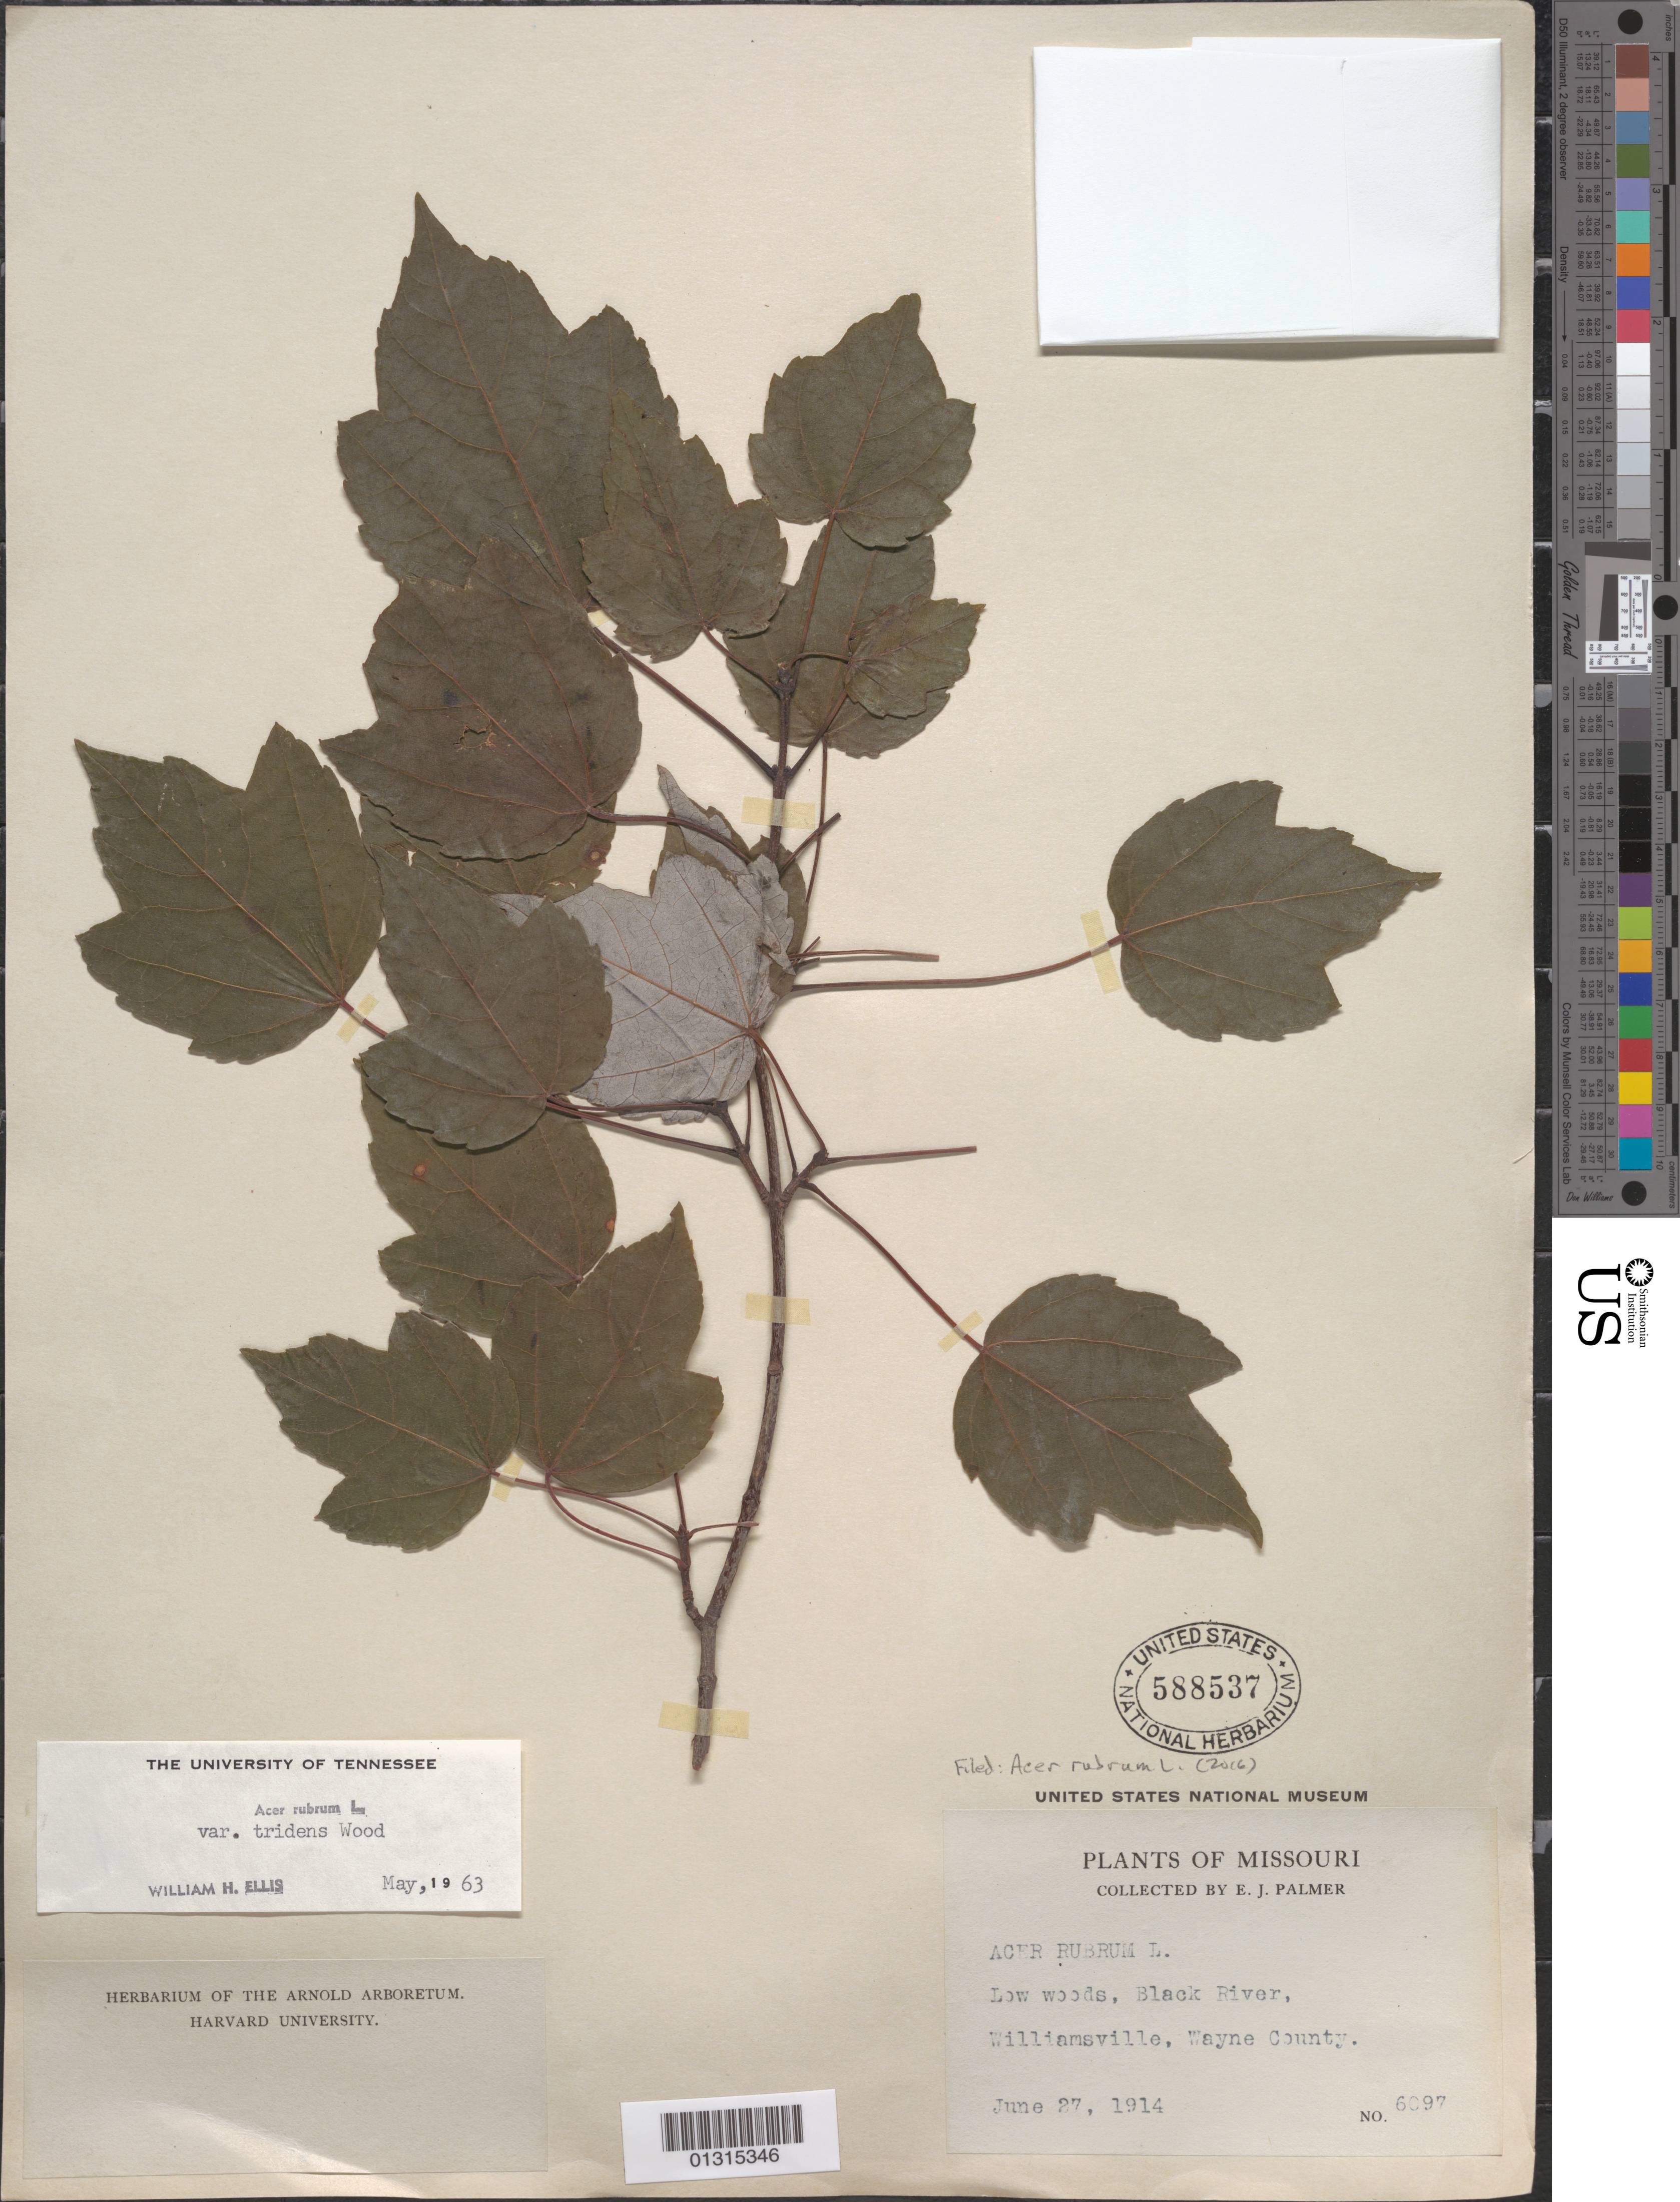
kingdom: Plantae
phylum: Tracheophyta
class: Magnoliopsida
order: Sapindales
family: Sapindaceae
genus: Acer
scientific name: Acer rubrum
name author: L.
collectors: B. F. Bush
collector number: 6097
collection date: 1914-06-27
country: United States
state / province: Missouri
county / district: Wayne County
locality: Wayne County, Black River, Williamsville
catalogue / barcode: US 588537